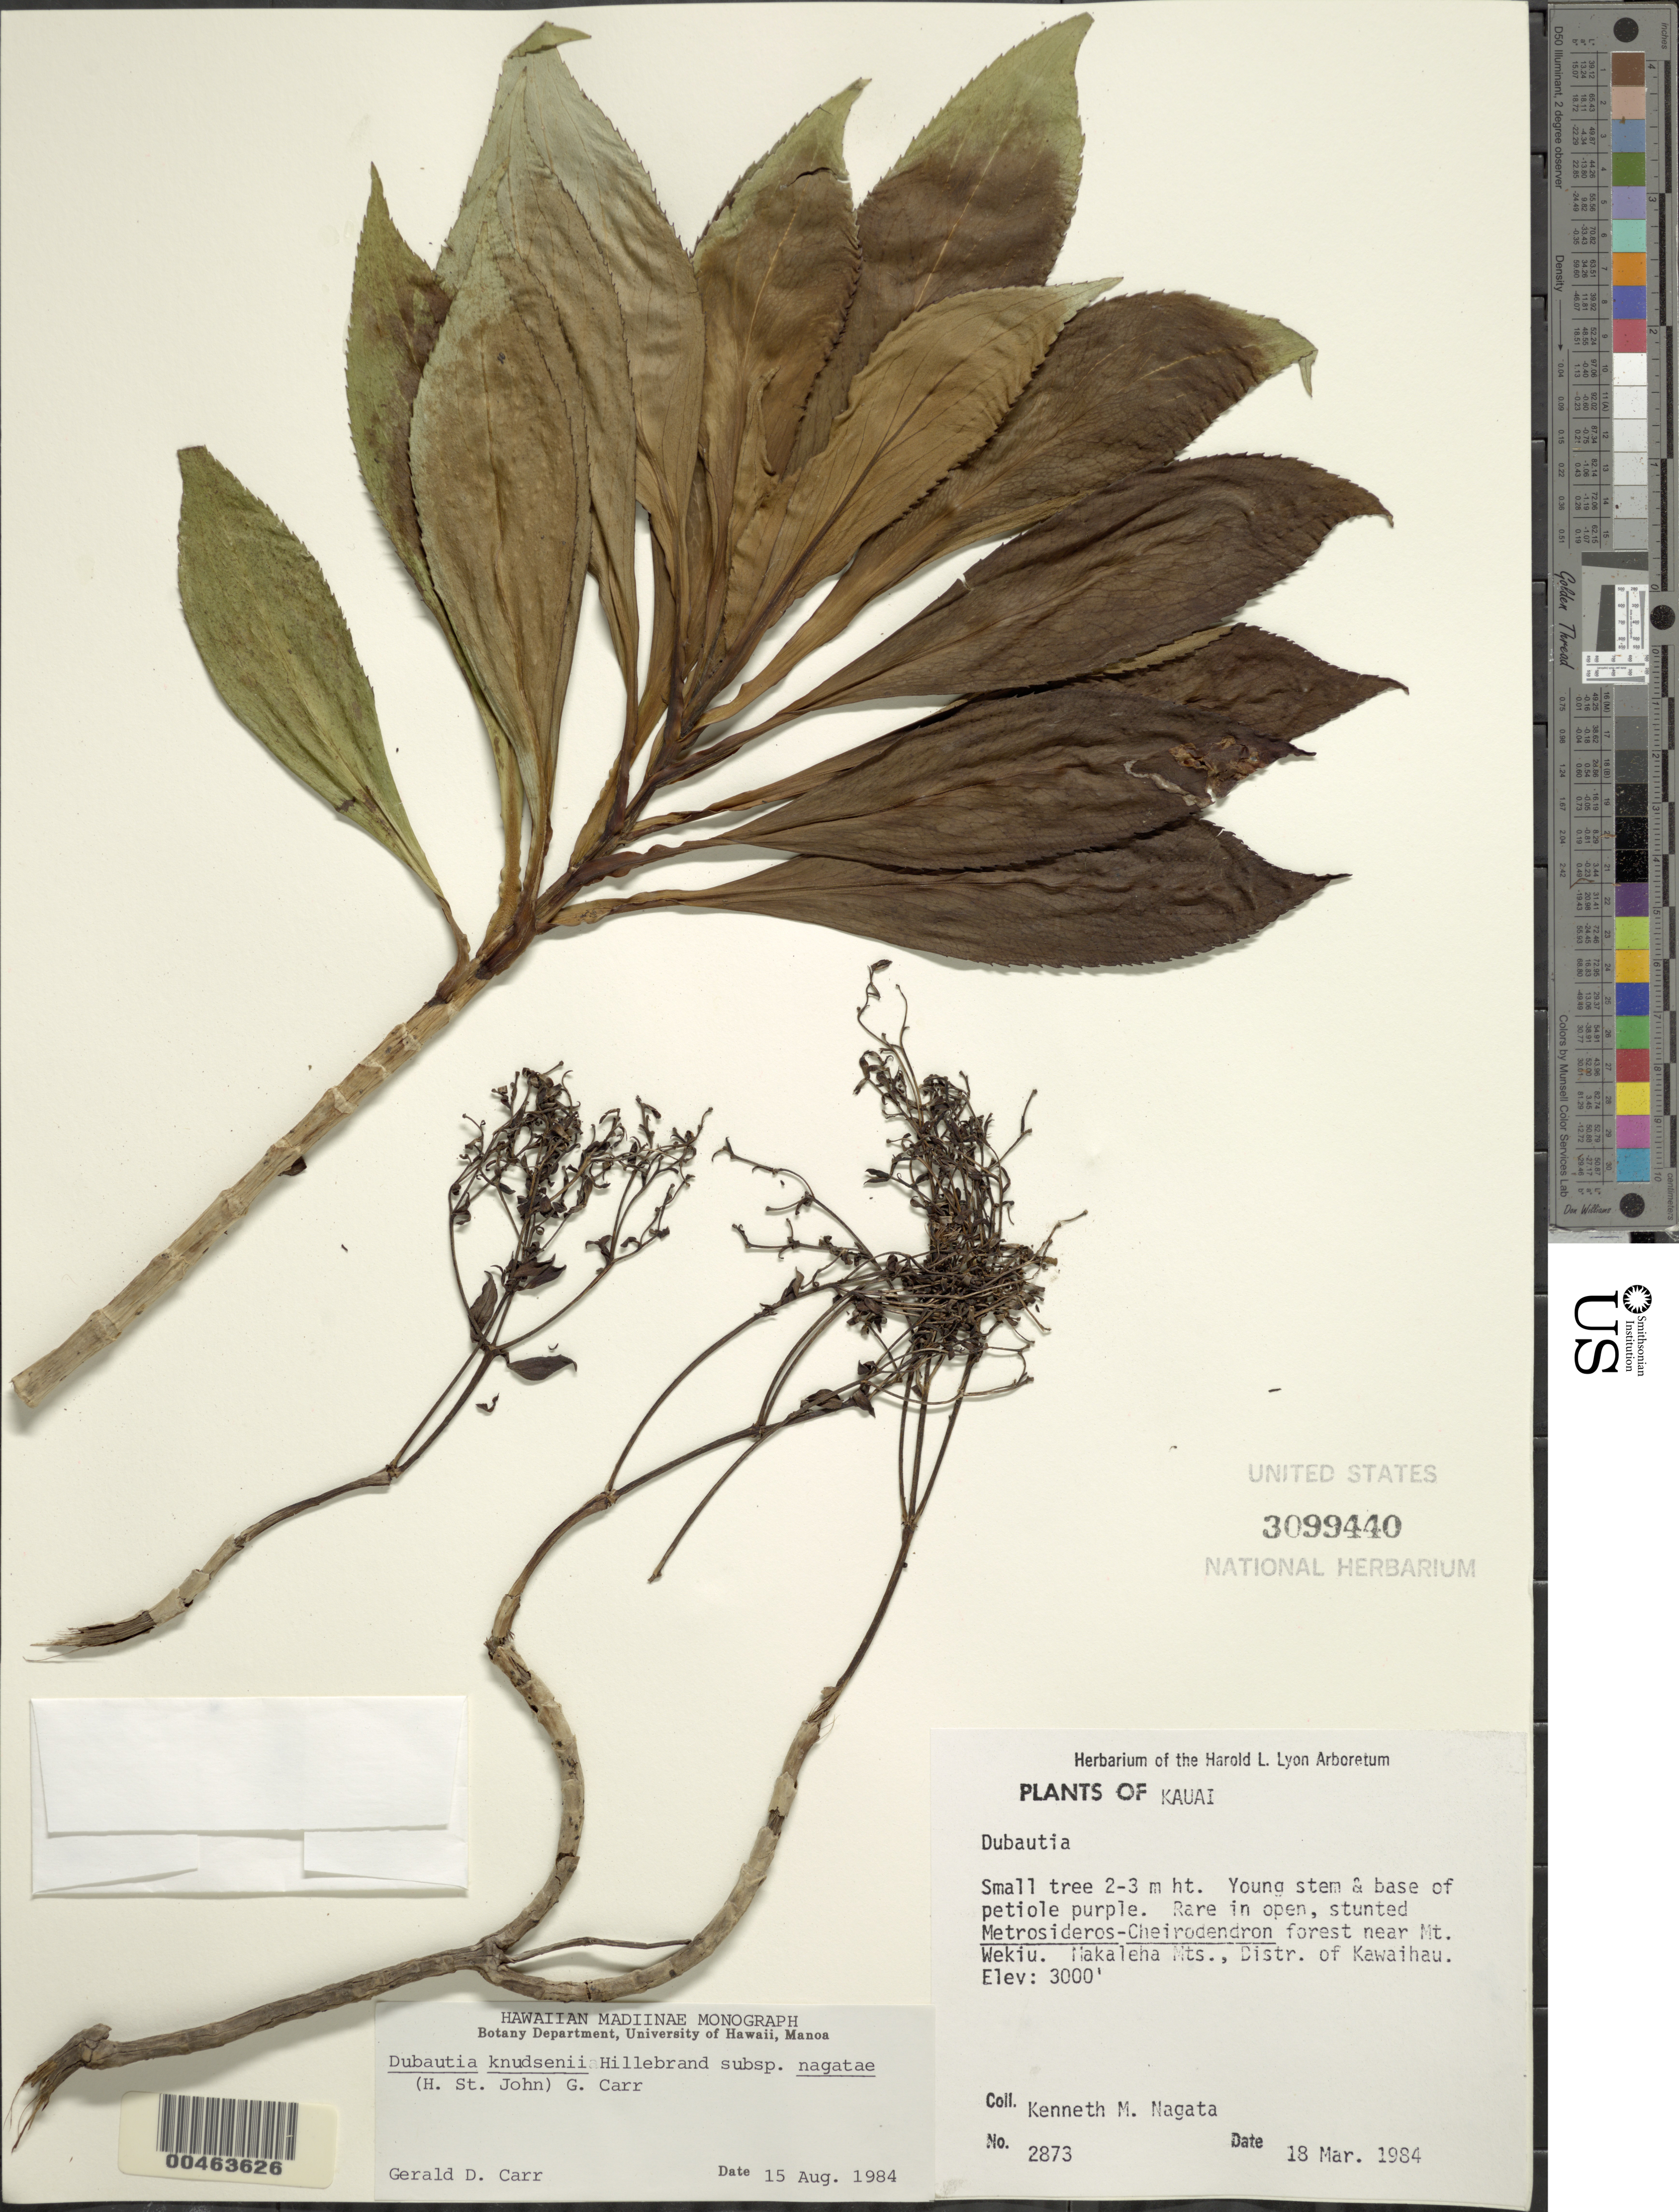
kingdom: Plantae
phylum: Tracheophyta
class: Magnoliopsida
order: Asterales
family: Asteraceae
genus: Dubautia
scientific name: Dubautia knudsenii subsp. nagatae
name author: (H. St. John) G.D. Carr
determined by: Carr, G. D.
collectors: K. Nagata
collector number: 2873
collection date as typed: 18 Mar 1984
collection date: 1984-03-18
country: United States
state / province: Hawaii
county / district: Kauai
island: Kaua'i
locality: near Mt. Wekiu. Makaleha Mts., Distr. of Kawaihau.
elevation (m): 914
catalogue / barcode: US 3099440